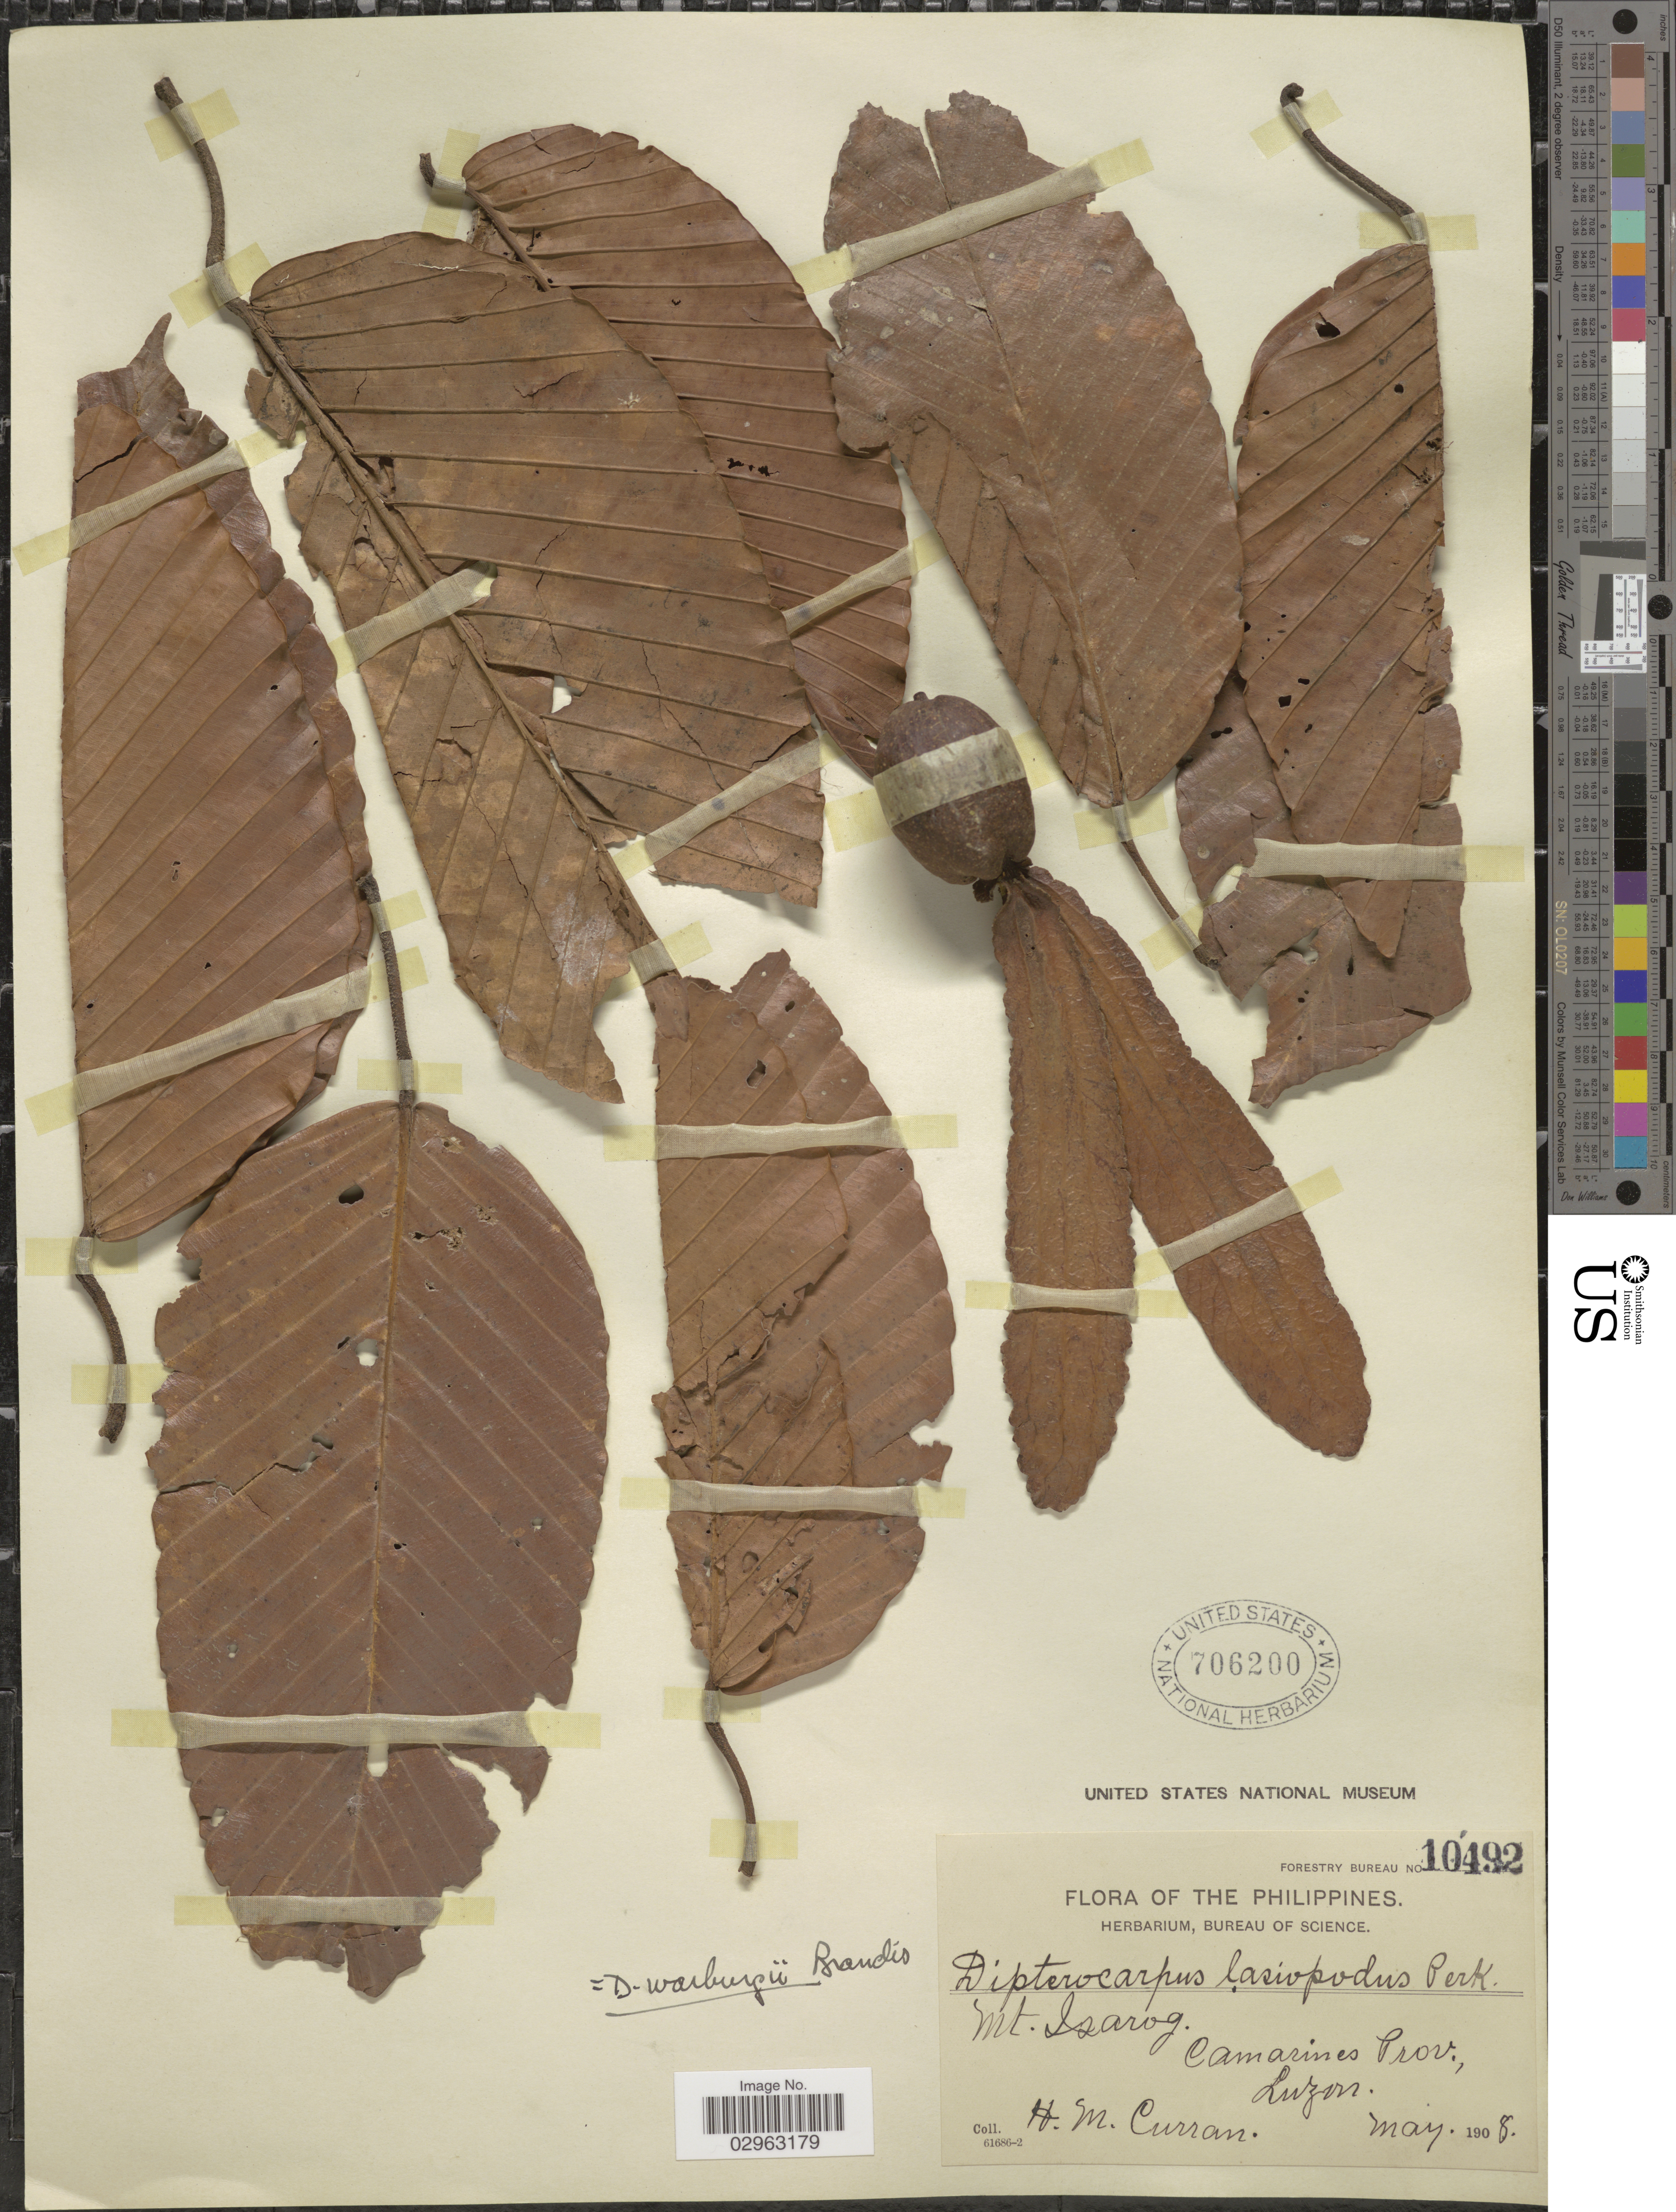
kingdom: Plantae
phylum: Tracheophyta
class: Magnoliopsida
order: Malvales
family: Dipterocarpaceae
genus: Dipterocarpus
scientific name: Dipterocarpus warburgii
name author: Brandis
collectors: H. M. Curran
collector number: Forestry Bureau 10492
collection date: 1908-05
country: Philippines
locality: Mt. Isarog, Camarines Prov., Luzon.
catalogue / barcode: US 706200